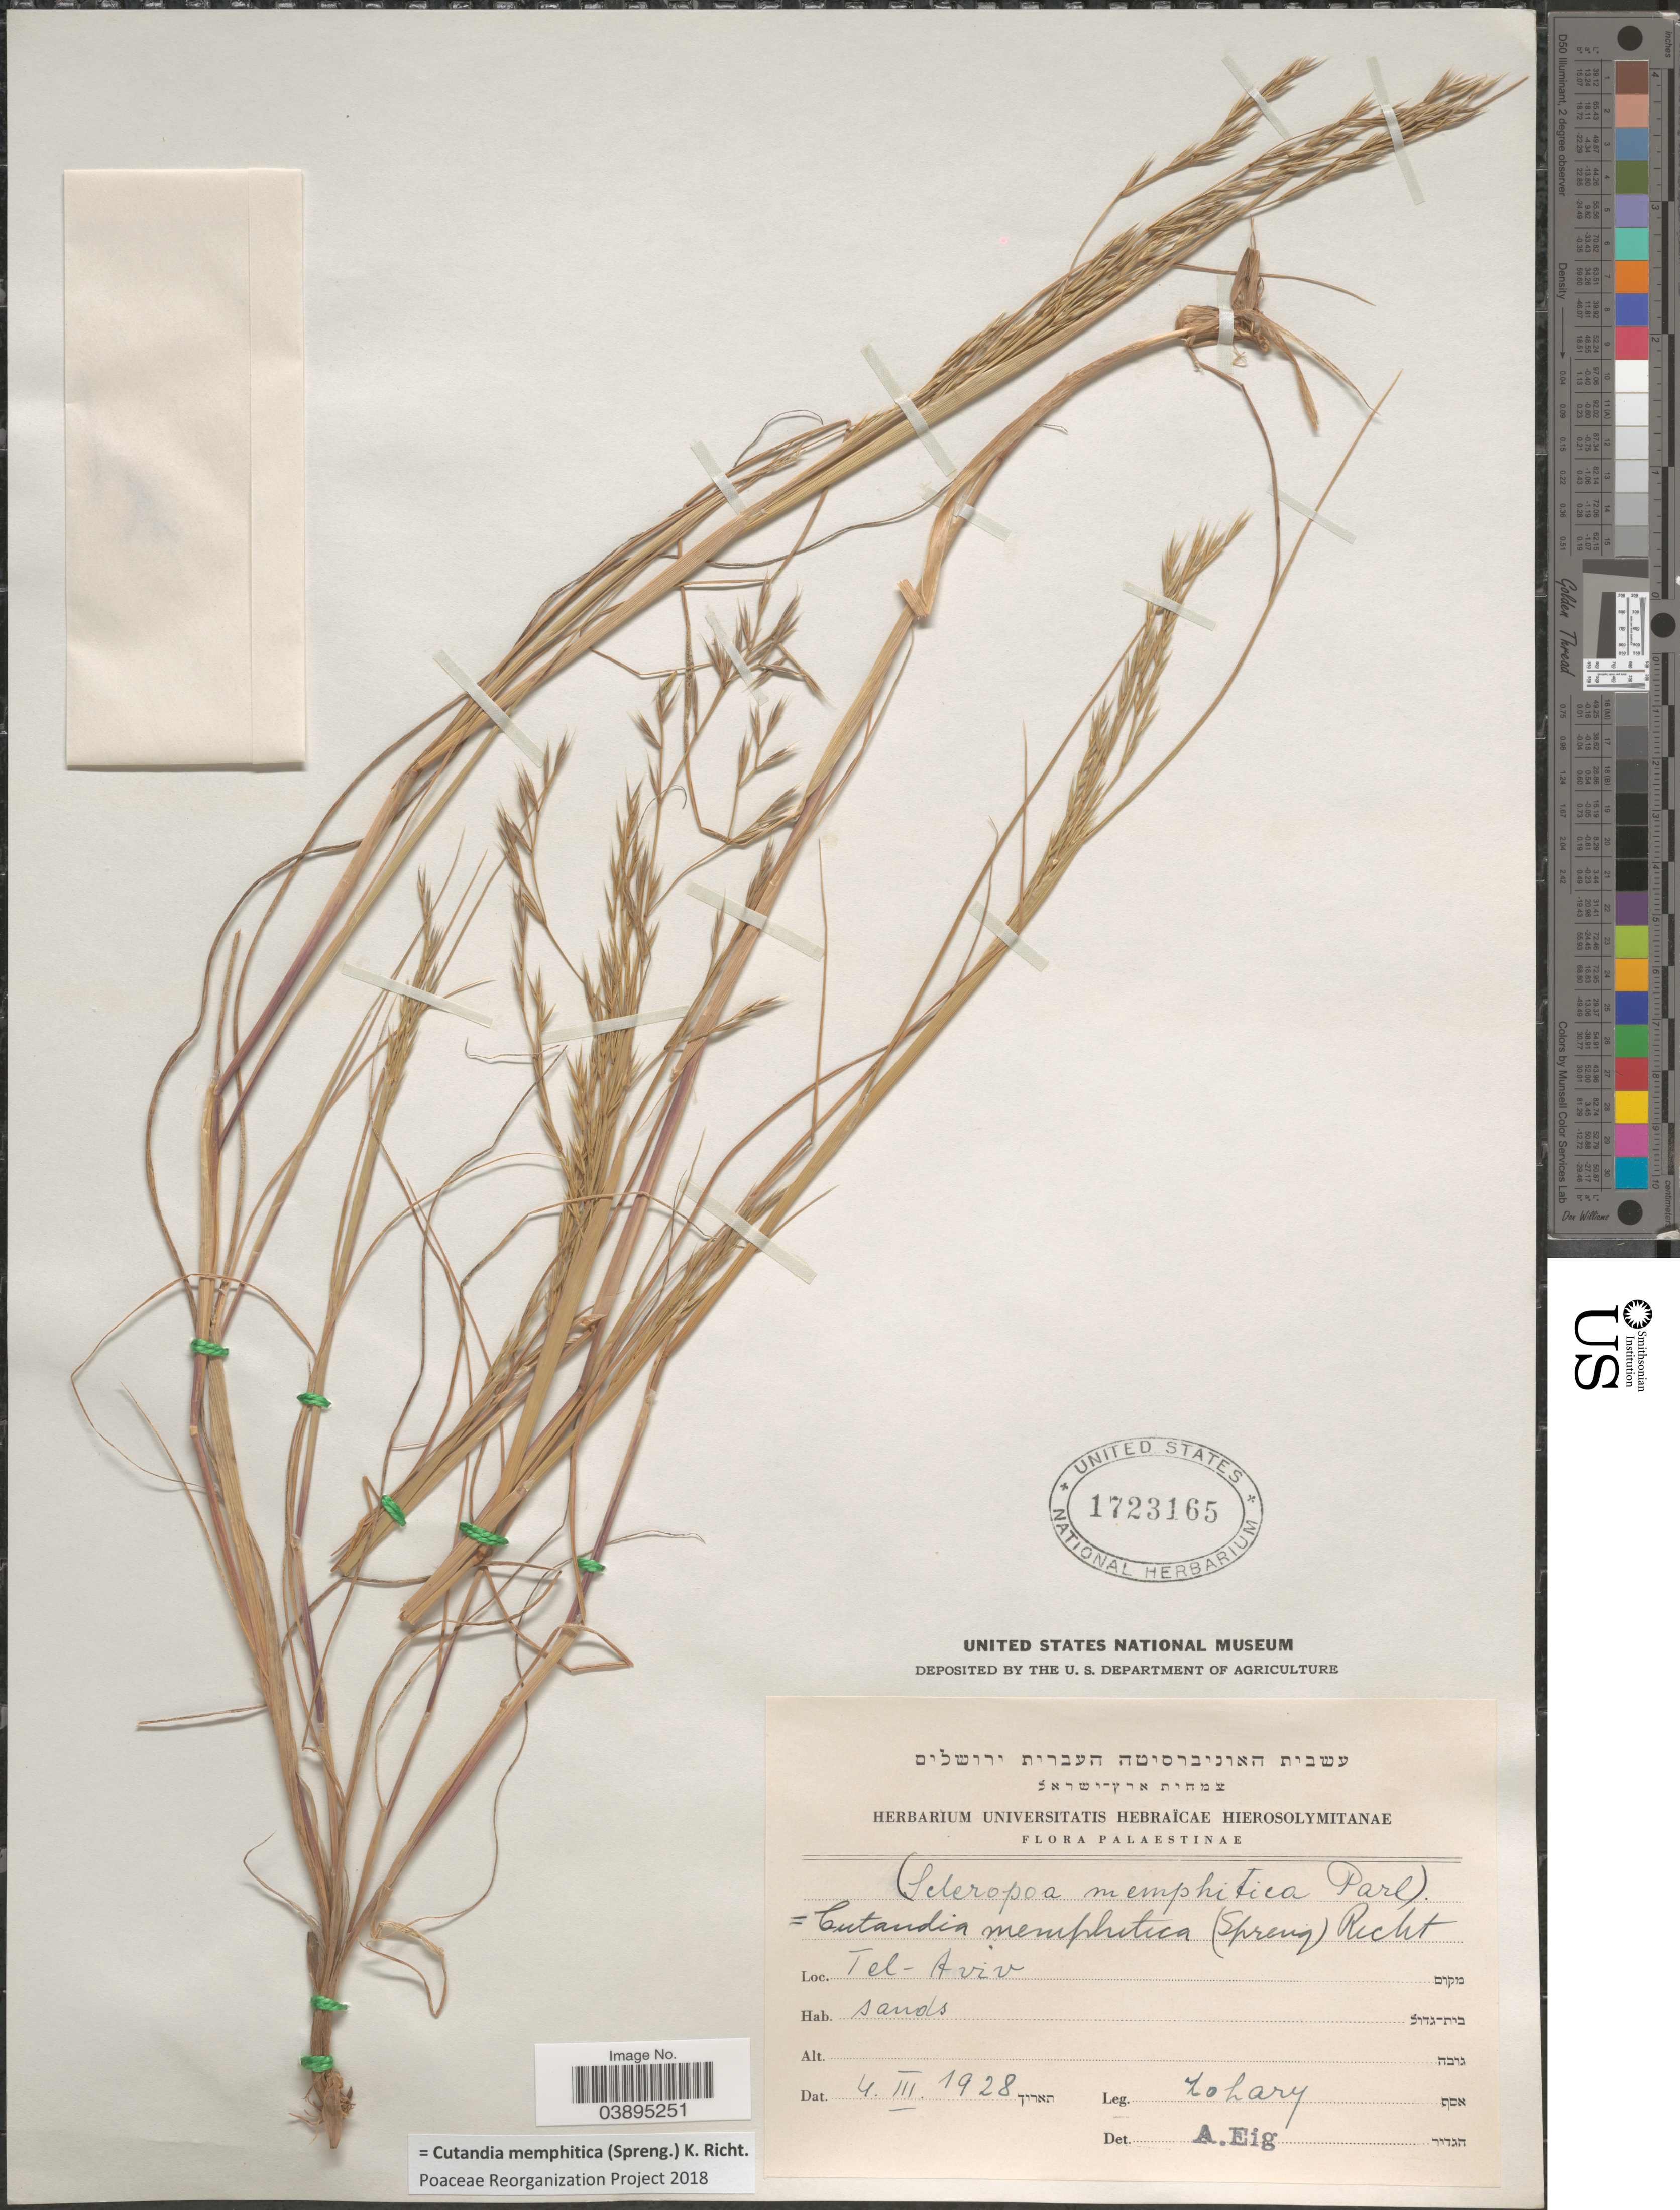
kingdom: Plantae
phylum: Tracheophyta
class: Liliopsida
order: Poales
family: Poaceae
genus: Cutandia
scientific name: Cutandia memphitica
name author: (Spreng.) K. Richt.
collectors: Zohary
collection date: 1928-03-04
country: Israel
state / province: Tel Aviv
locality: Palaestinae.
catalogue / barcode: US 1723165